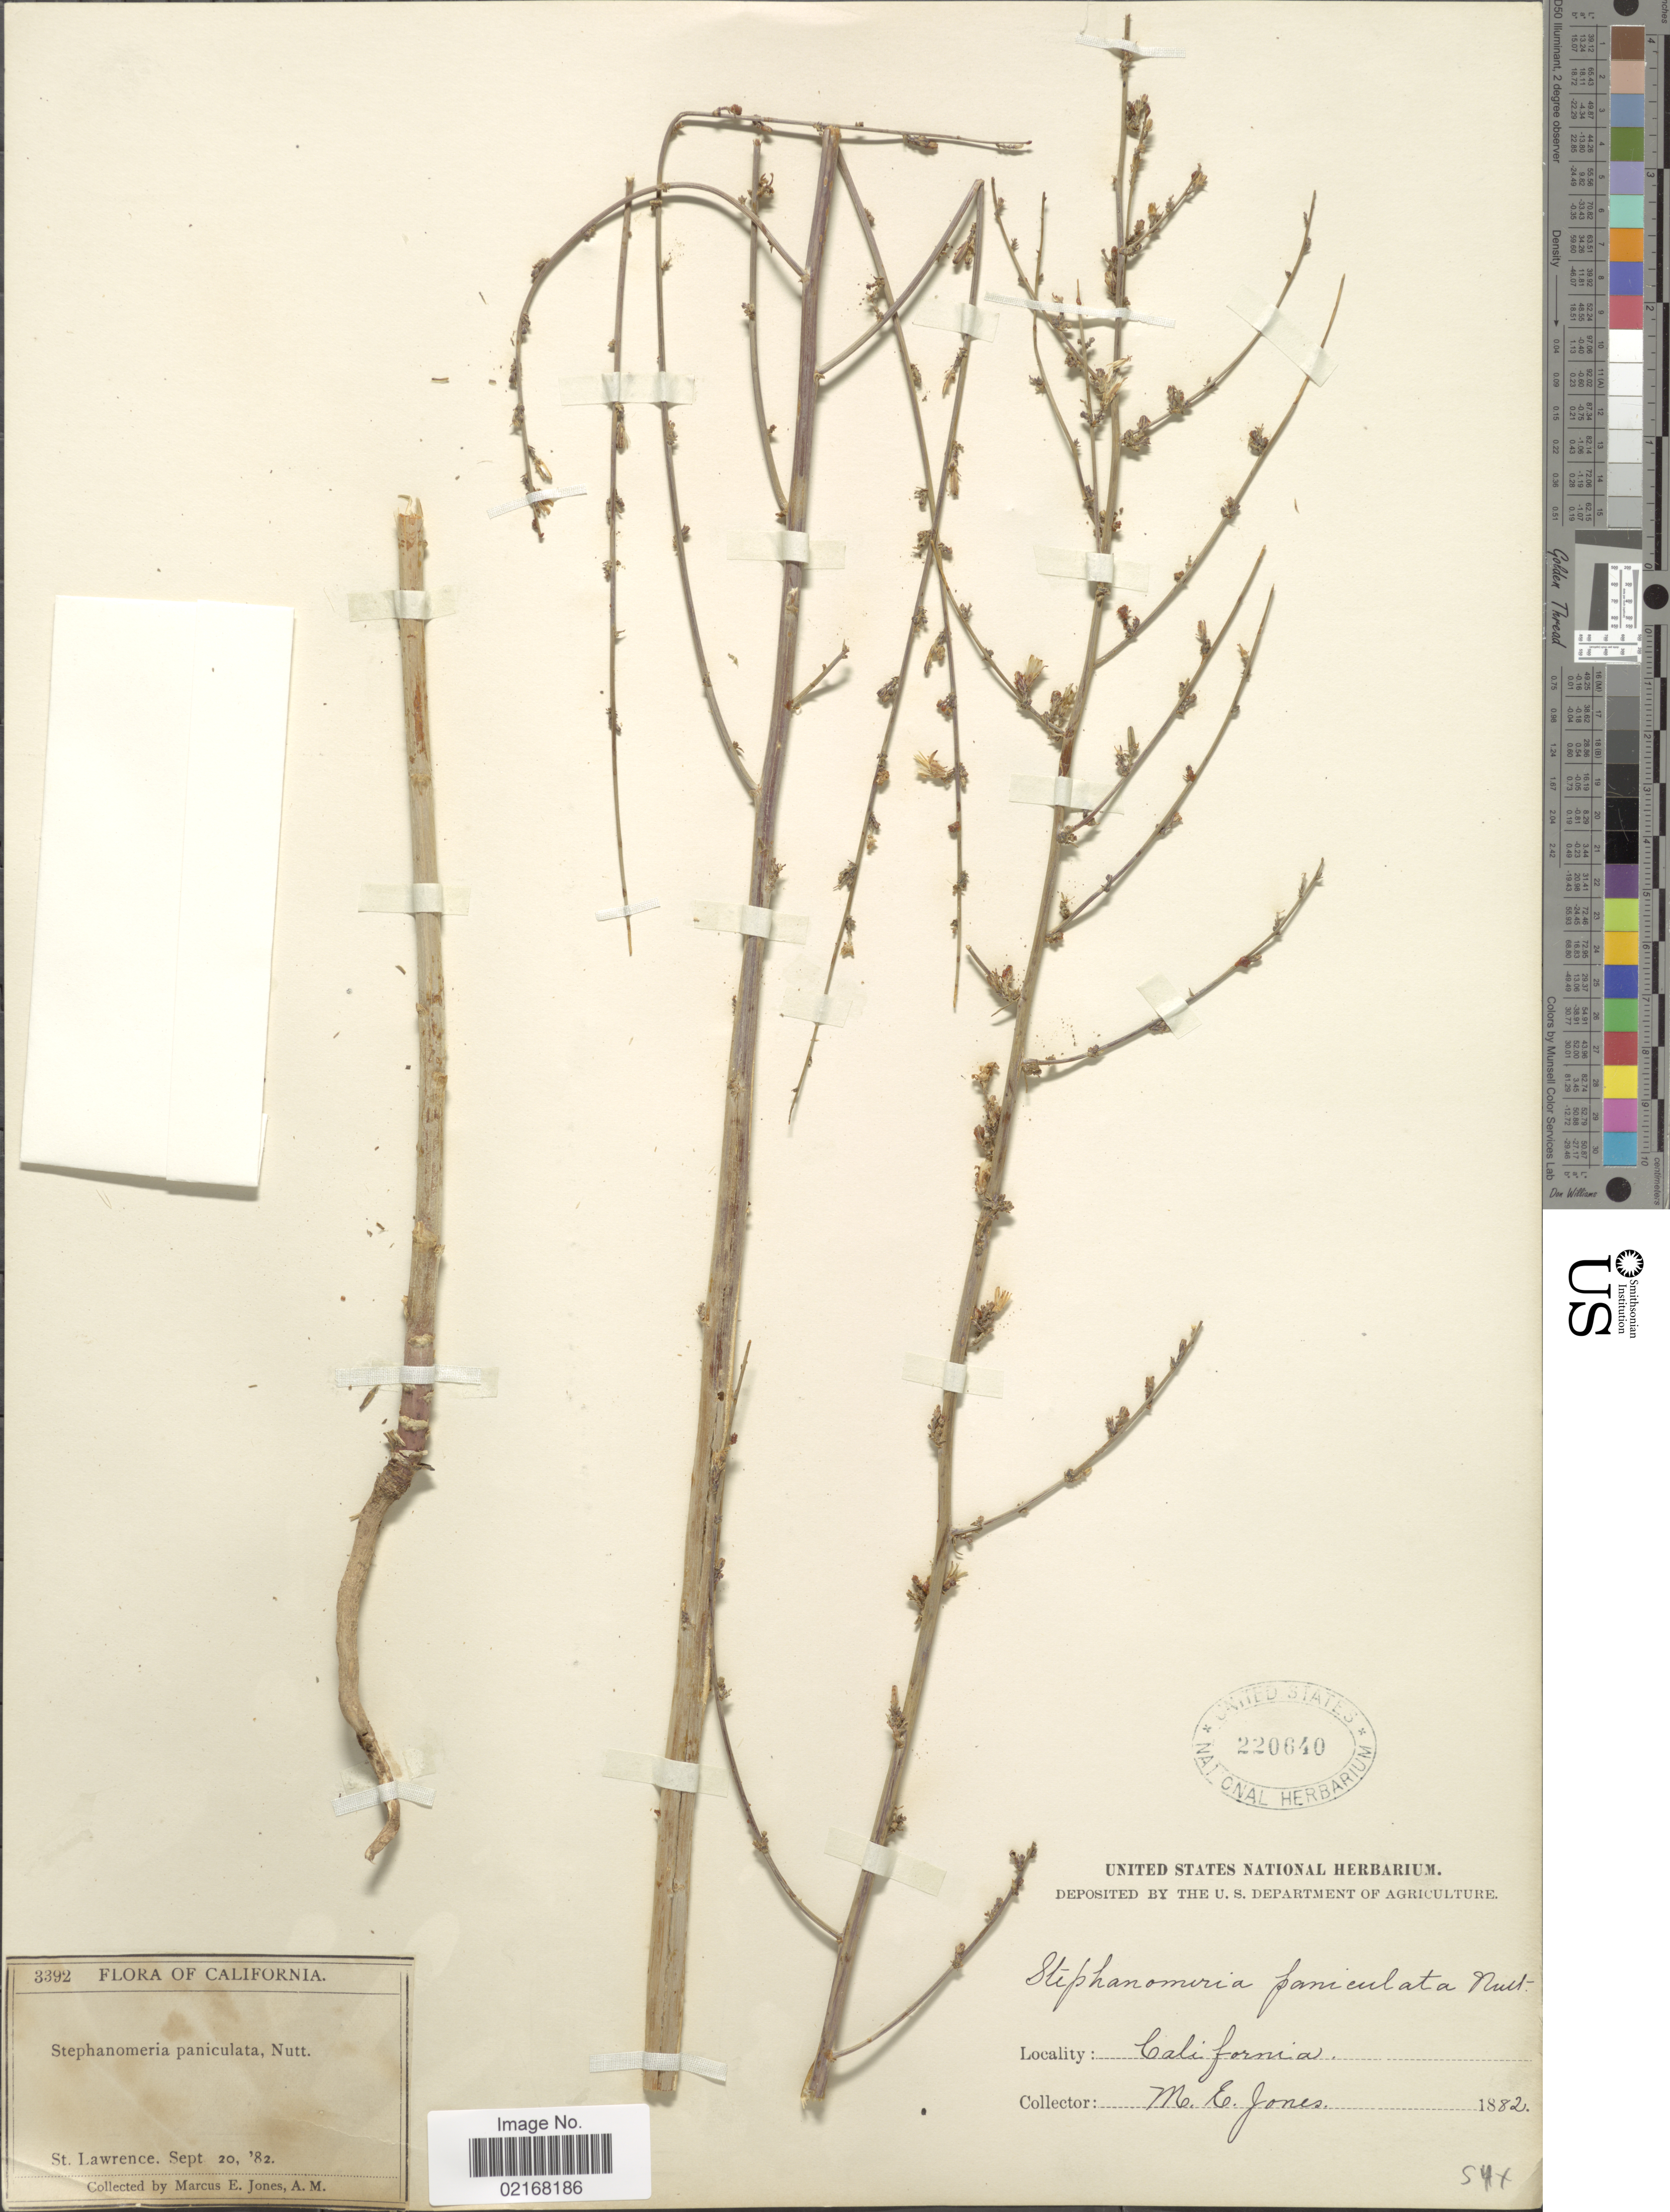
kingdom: Plantae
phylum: Tracheophyta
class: Magnoliopsida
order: Asterales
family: Asteraceae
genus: Stephanomeria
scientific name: Stephanomeria paniculata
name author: Nutt.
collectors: M. E. Jones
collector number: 3392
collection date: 1882-09-20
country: United States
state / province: California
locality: St. Lawrence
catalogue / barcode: US 220640